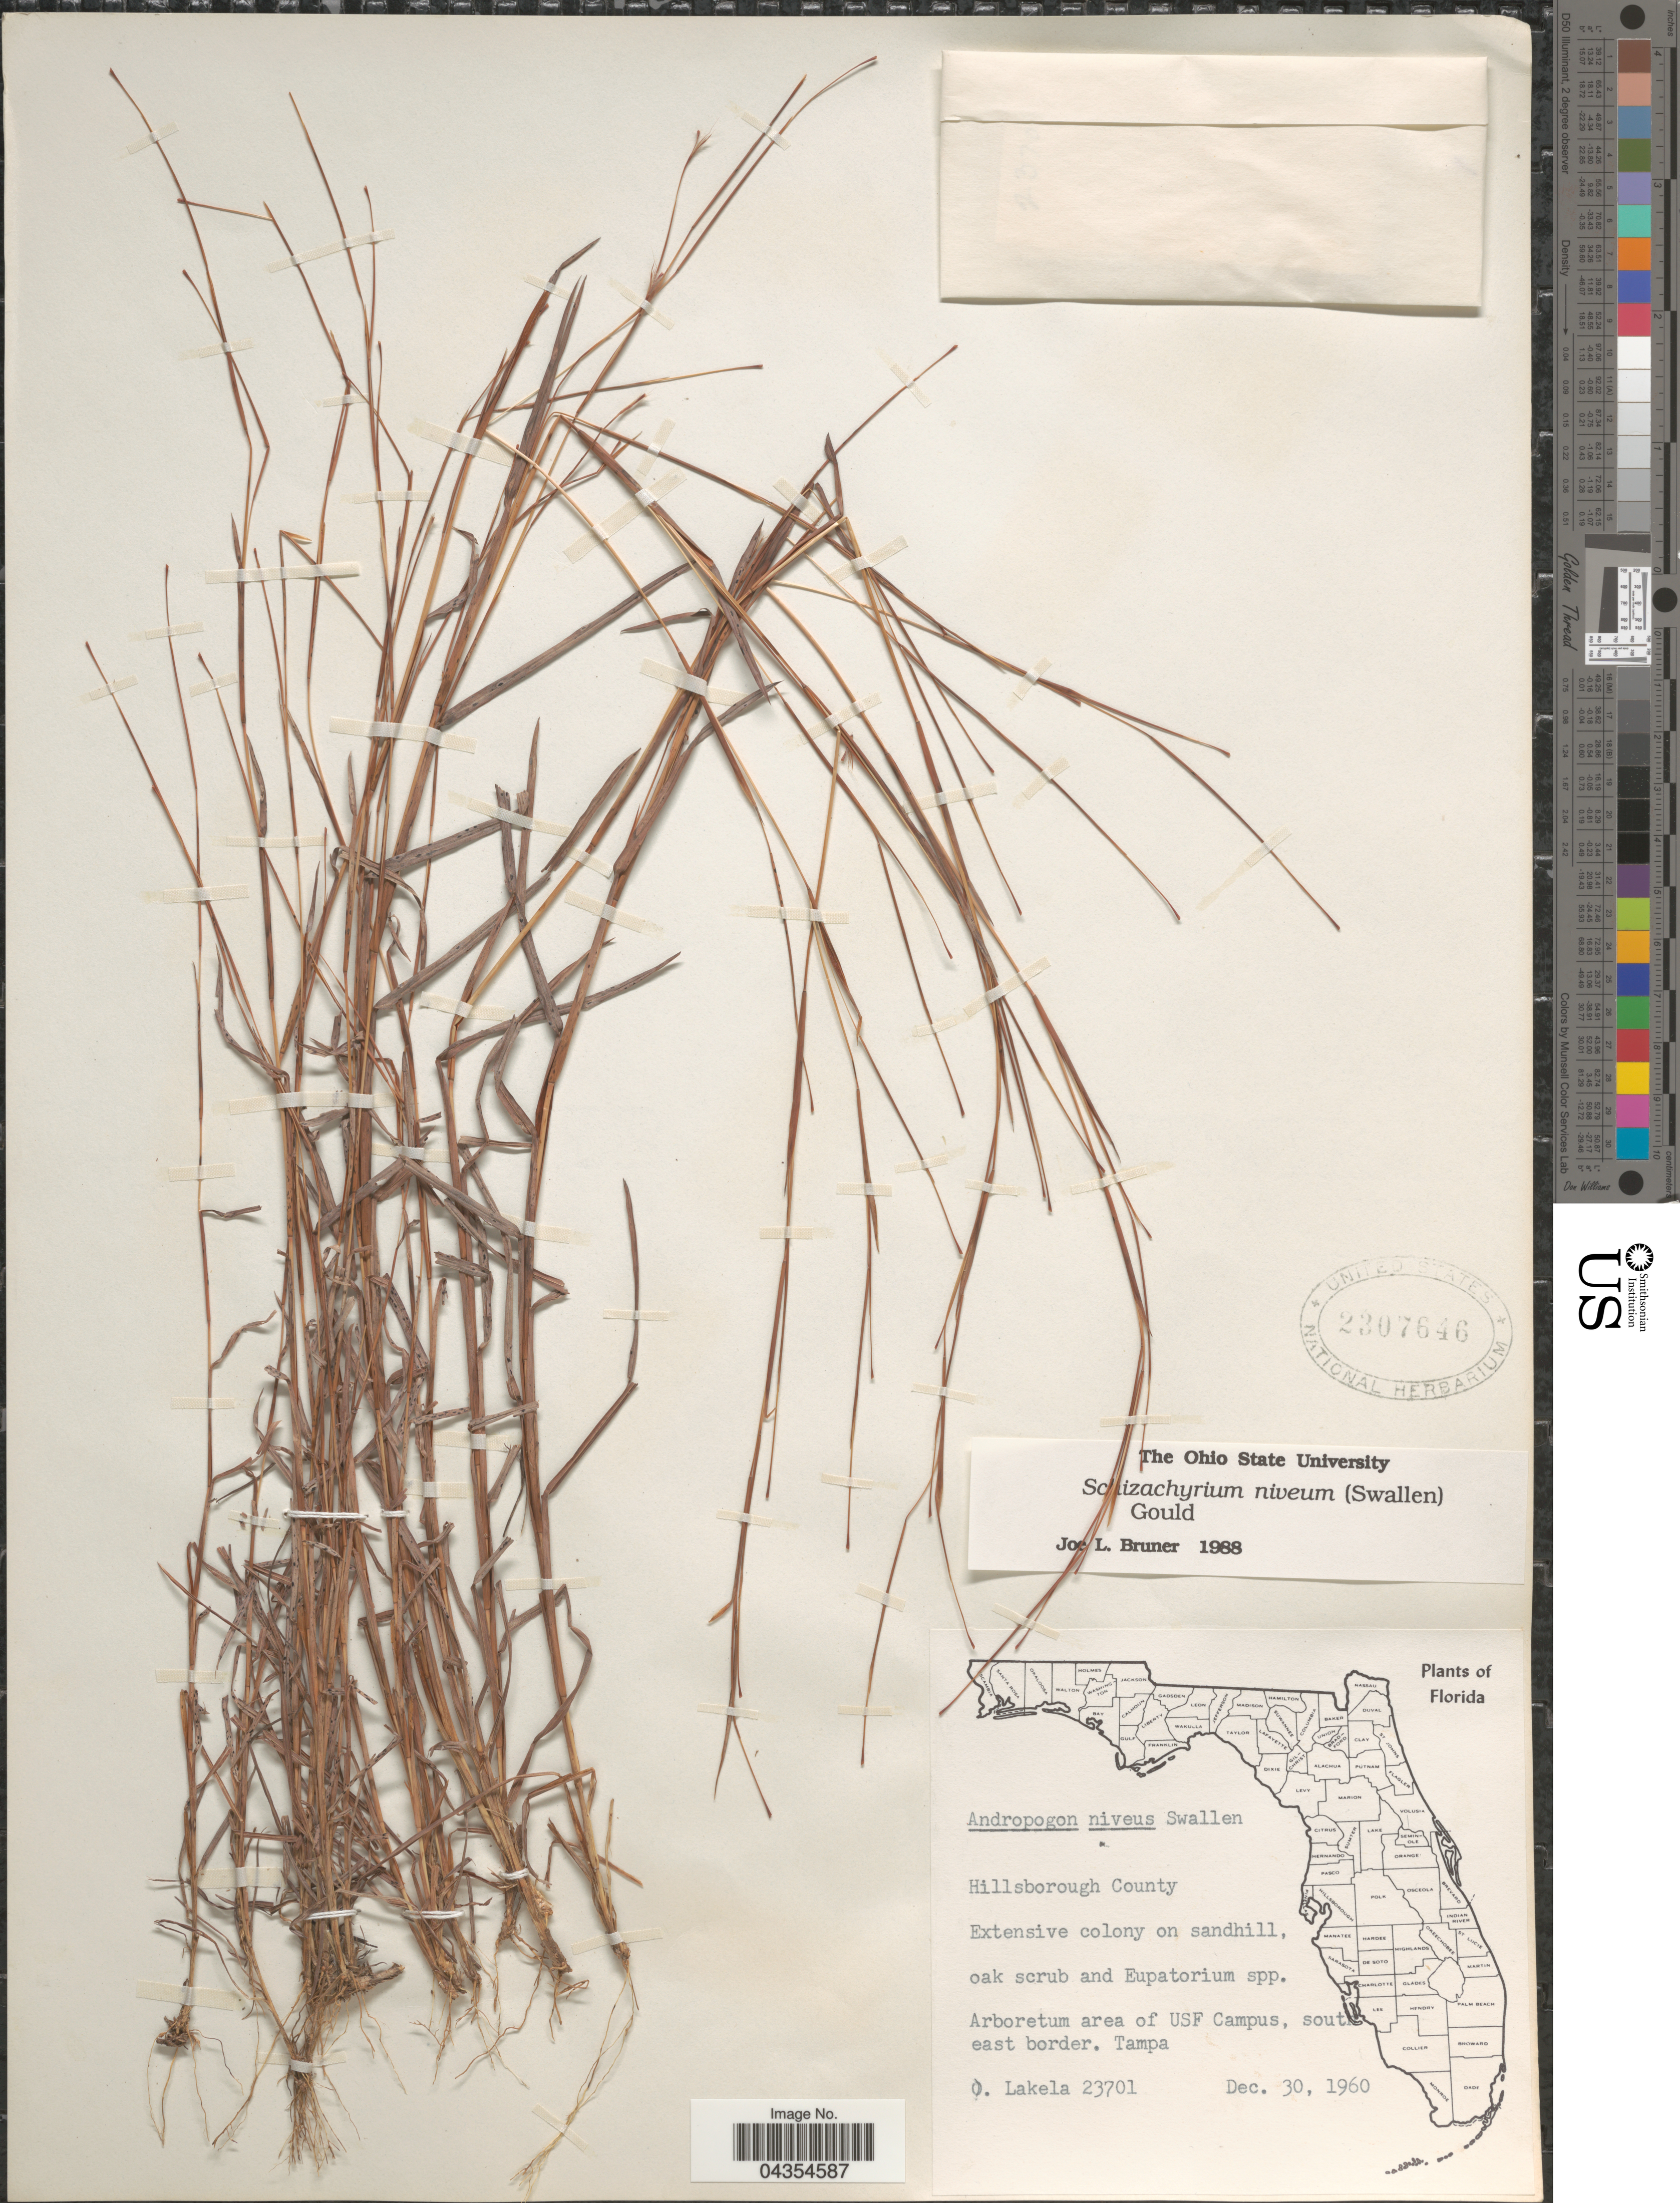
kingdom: Plantae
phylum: Tracheophyta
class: Liliopsida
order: Poales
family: Poaceae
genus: Schizachyrium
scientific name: Schizachyrium niveum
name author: (Swallen) Gould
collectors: O. Lakela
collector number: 23701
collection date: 1960-12-30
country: United States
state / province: Florida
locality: Hillsborough County. Arboretum area of USF Campus, south east border. Tampa.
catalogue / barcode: US 2307646